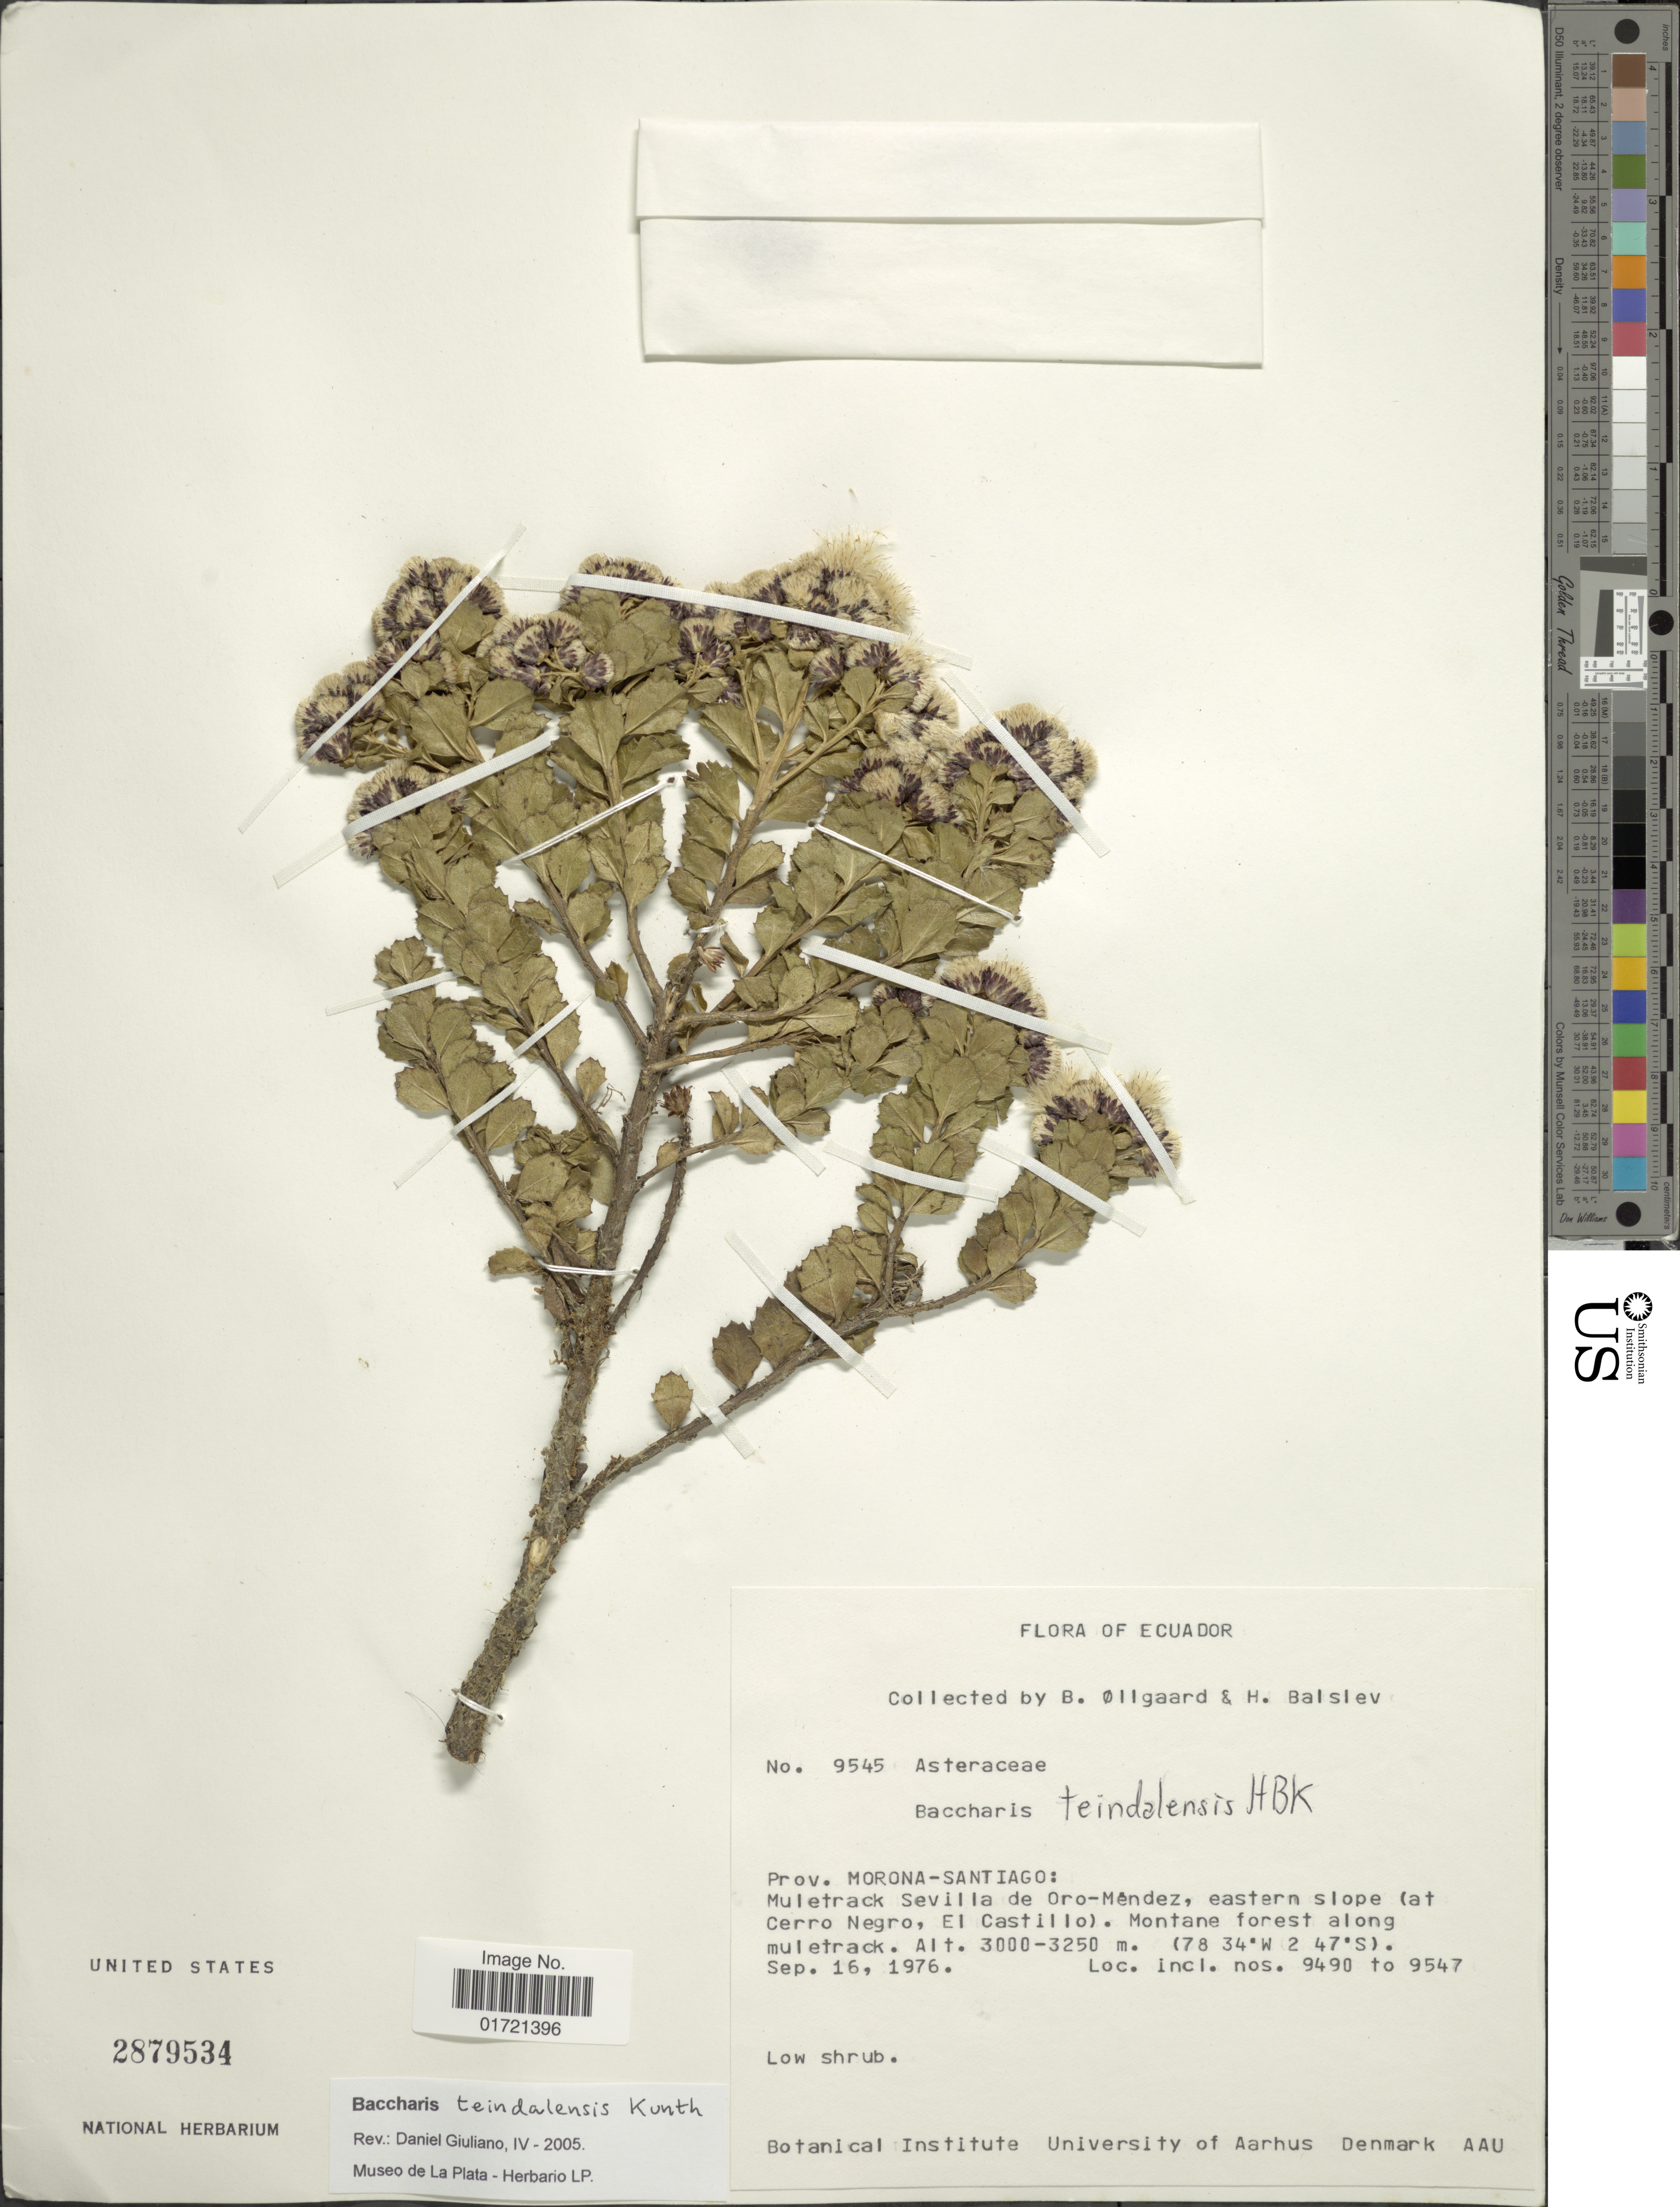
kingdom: Plantae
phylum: Tracheophyta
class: Magnoliopsida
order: Asterales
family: Asteraceae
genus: Baccharis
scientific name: Baccharis teindalensis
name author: Kunth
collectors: B. Øllgaard & H. Balslev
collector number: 9545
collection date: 1976-09-16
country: Ecuador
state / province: Morona-Santiago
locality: Prov. Morona-Santiago: Muletrack Sevilla de Oro-Méndez, eastern slope (at Cerro Negro, El Castillo).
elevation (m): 3000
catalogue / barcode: US 2879534